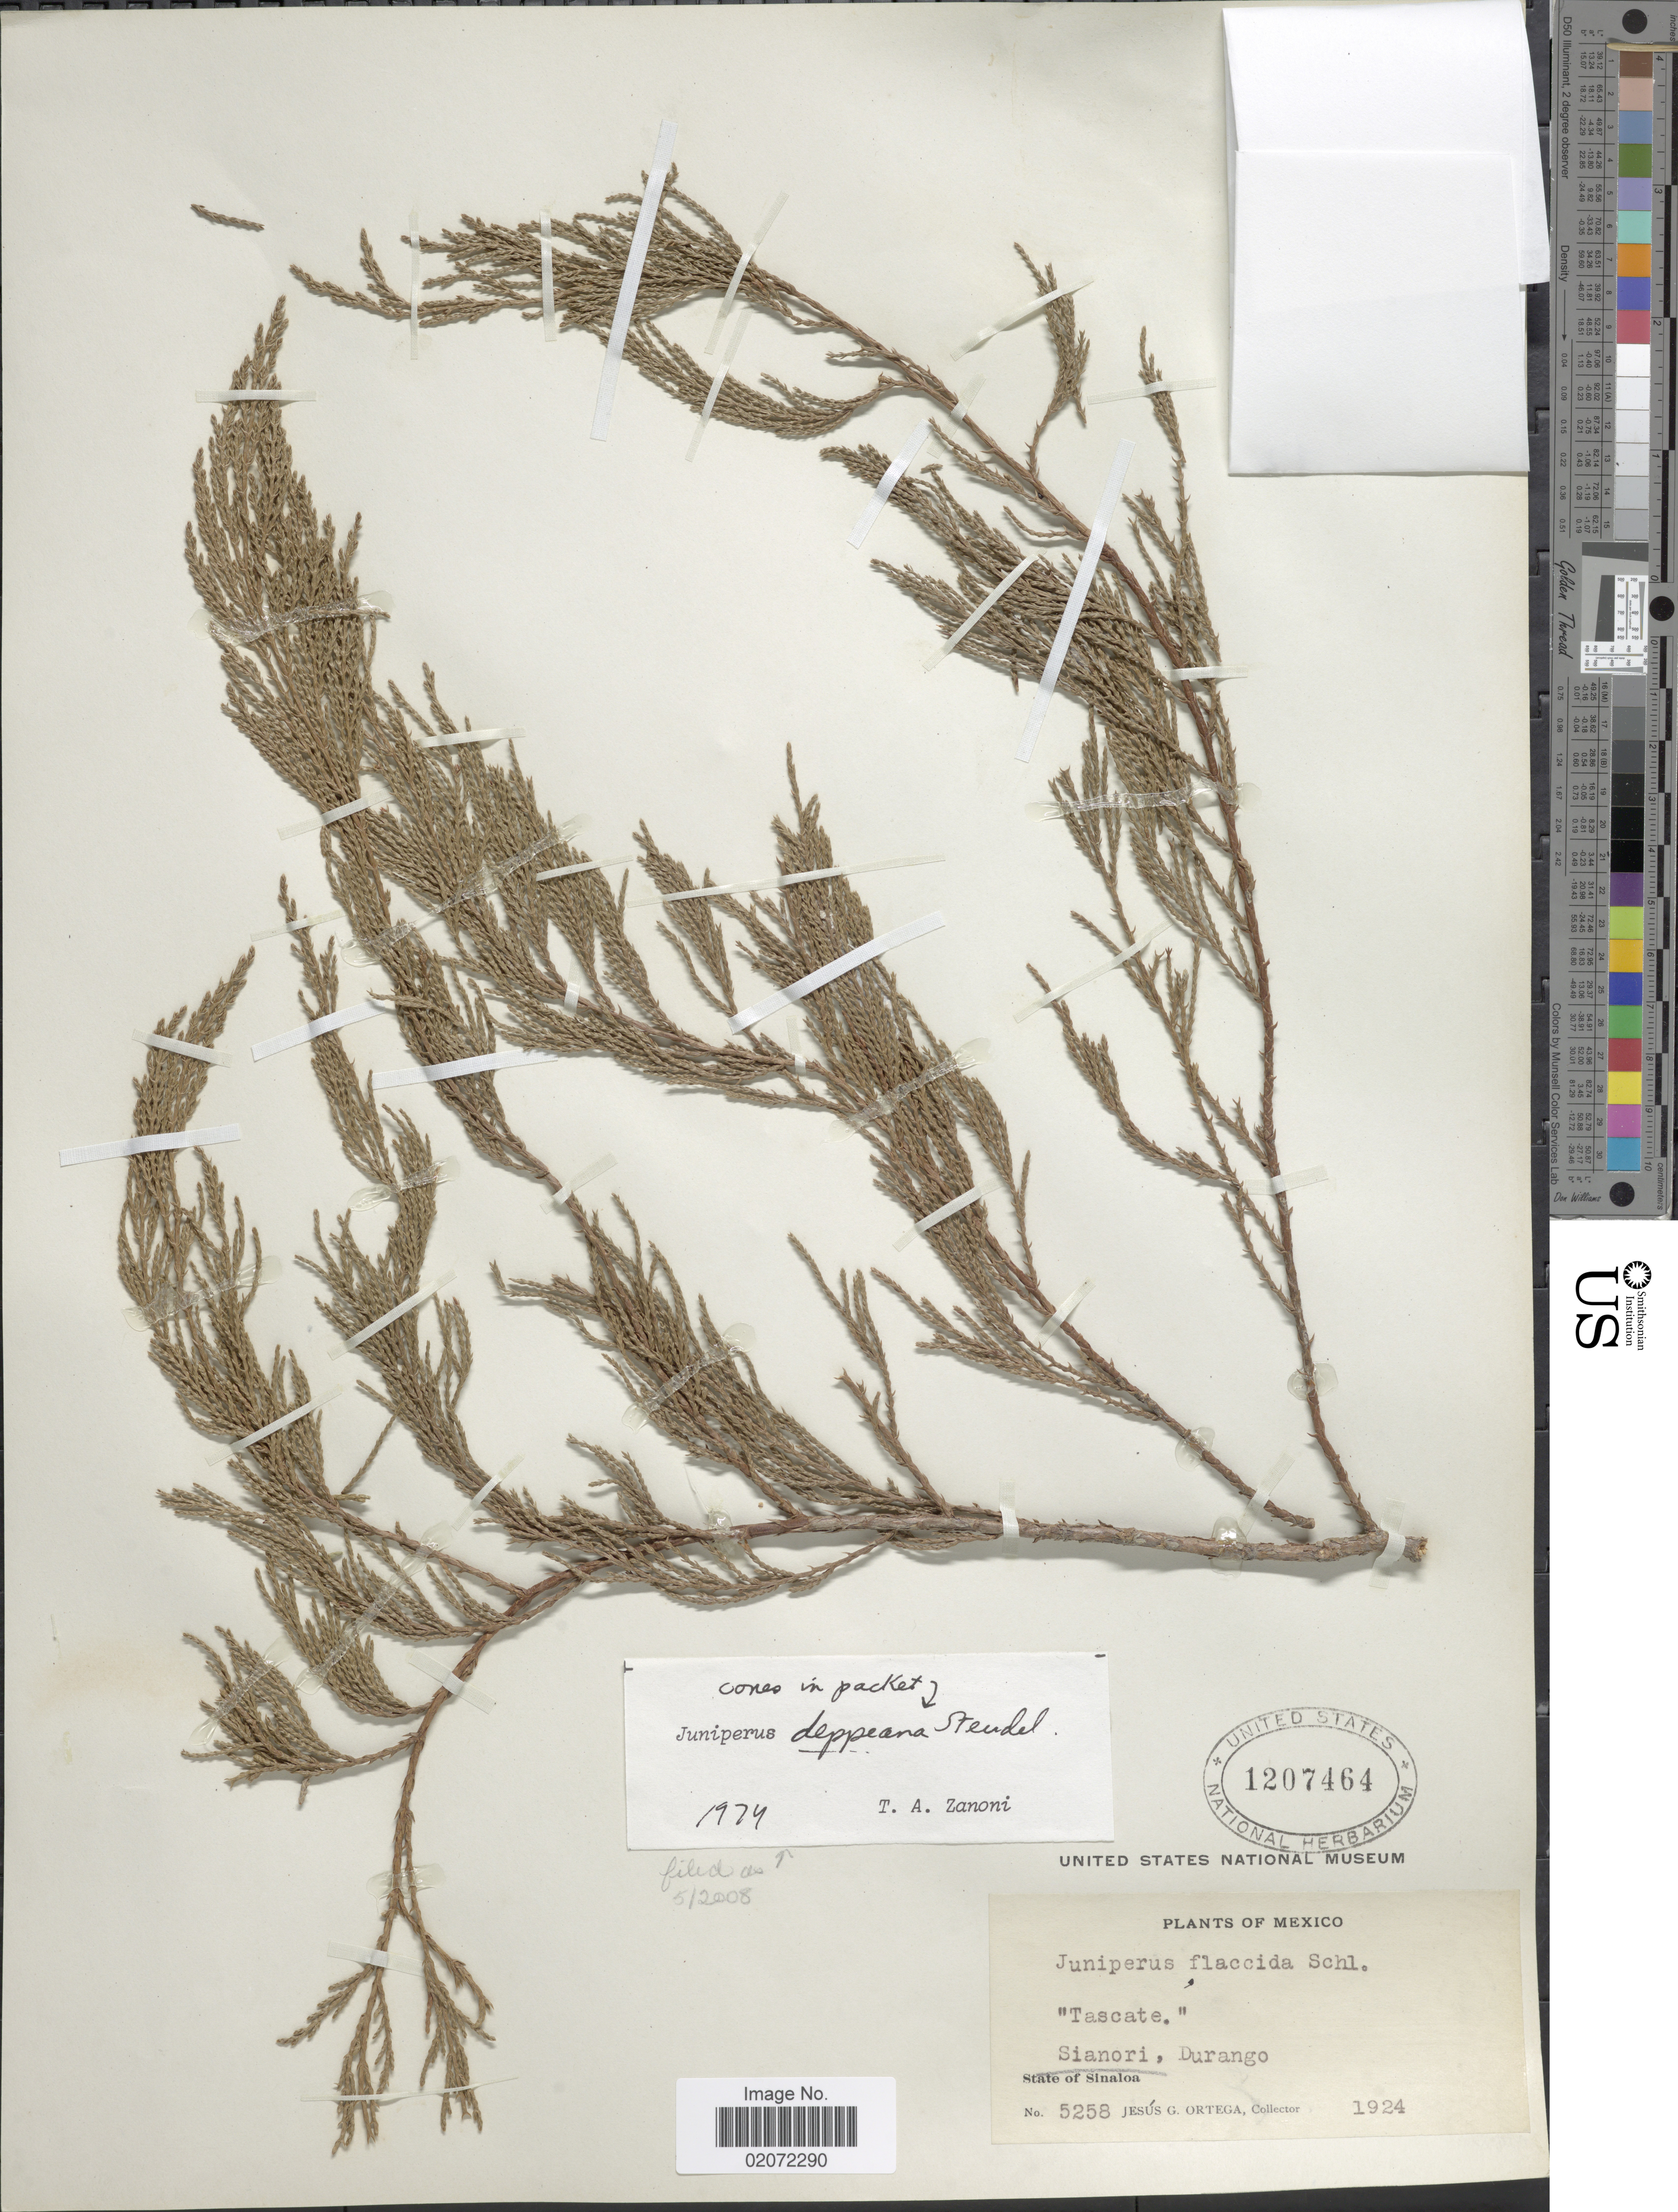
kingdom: Plantae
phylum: Tracheophyta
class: Pinopsida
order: Pinales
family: Cupressaceae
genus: Juniperus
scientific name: Juniperus deppeana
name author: Steud.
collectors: J. Ortega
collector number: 5258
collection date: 1924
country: Mexico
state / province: Durango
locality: Sainori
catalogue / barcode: US 1207464